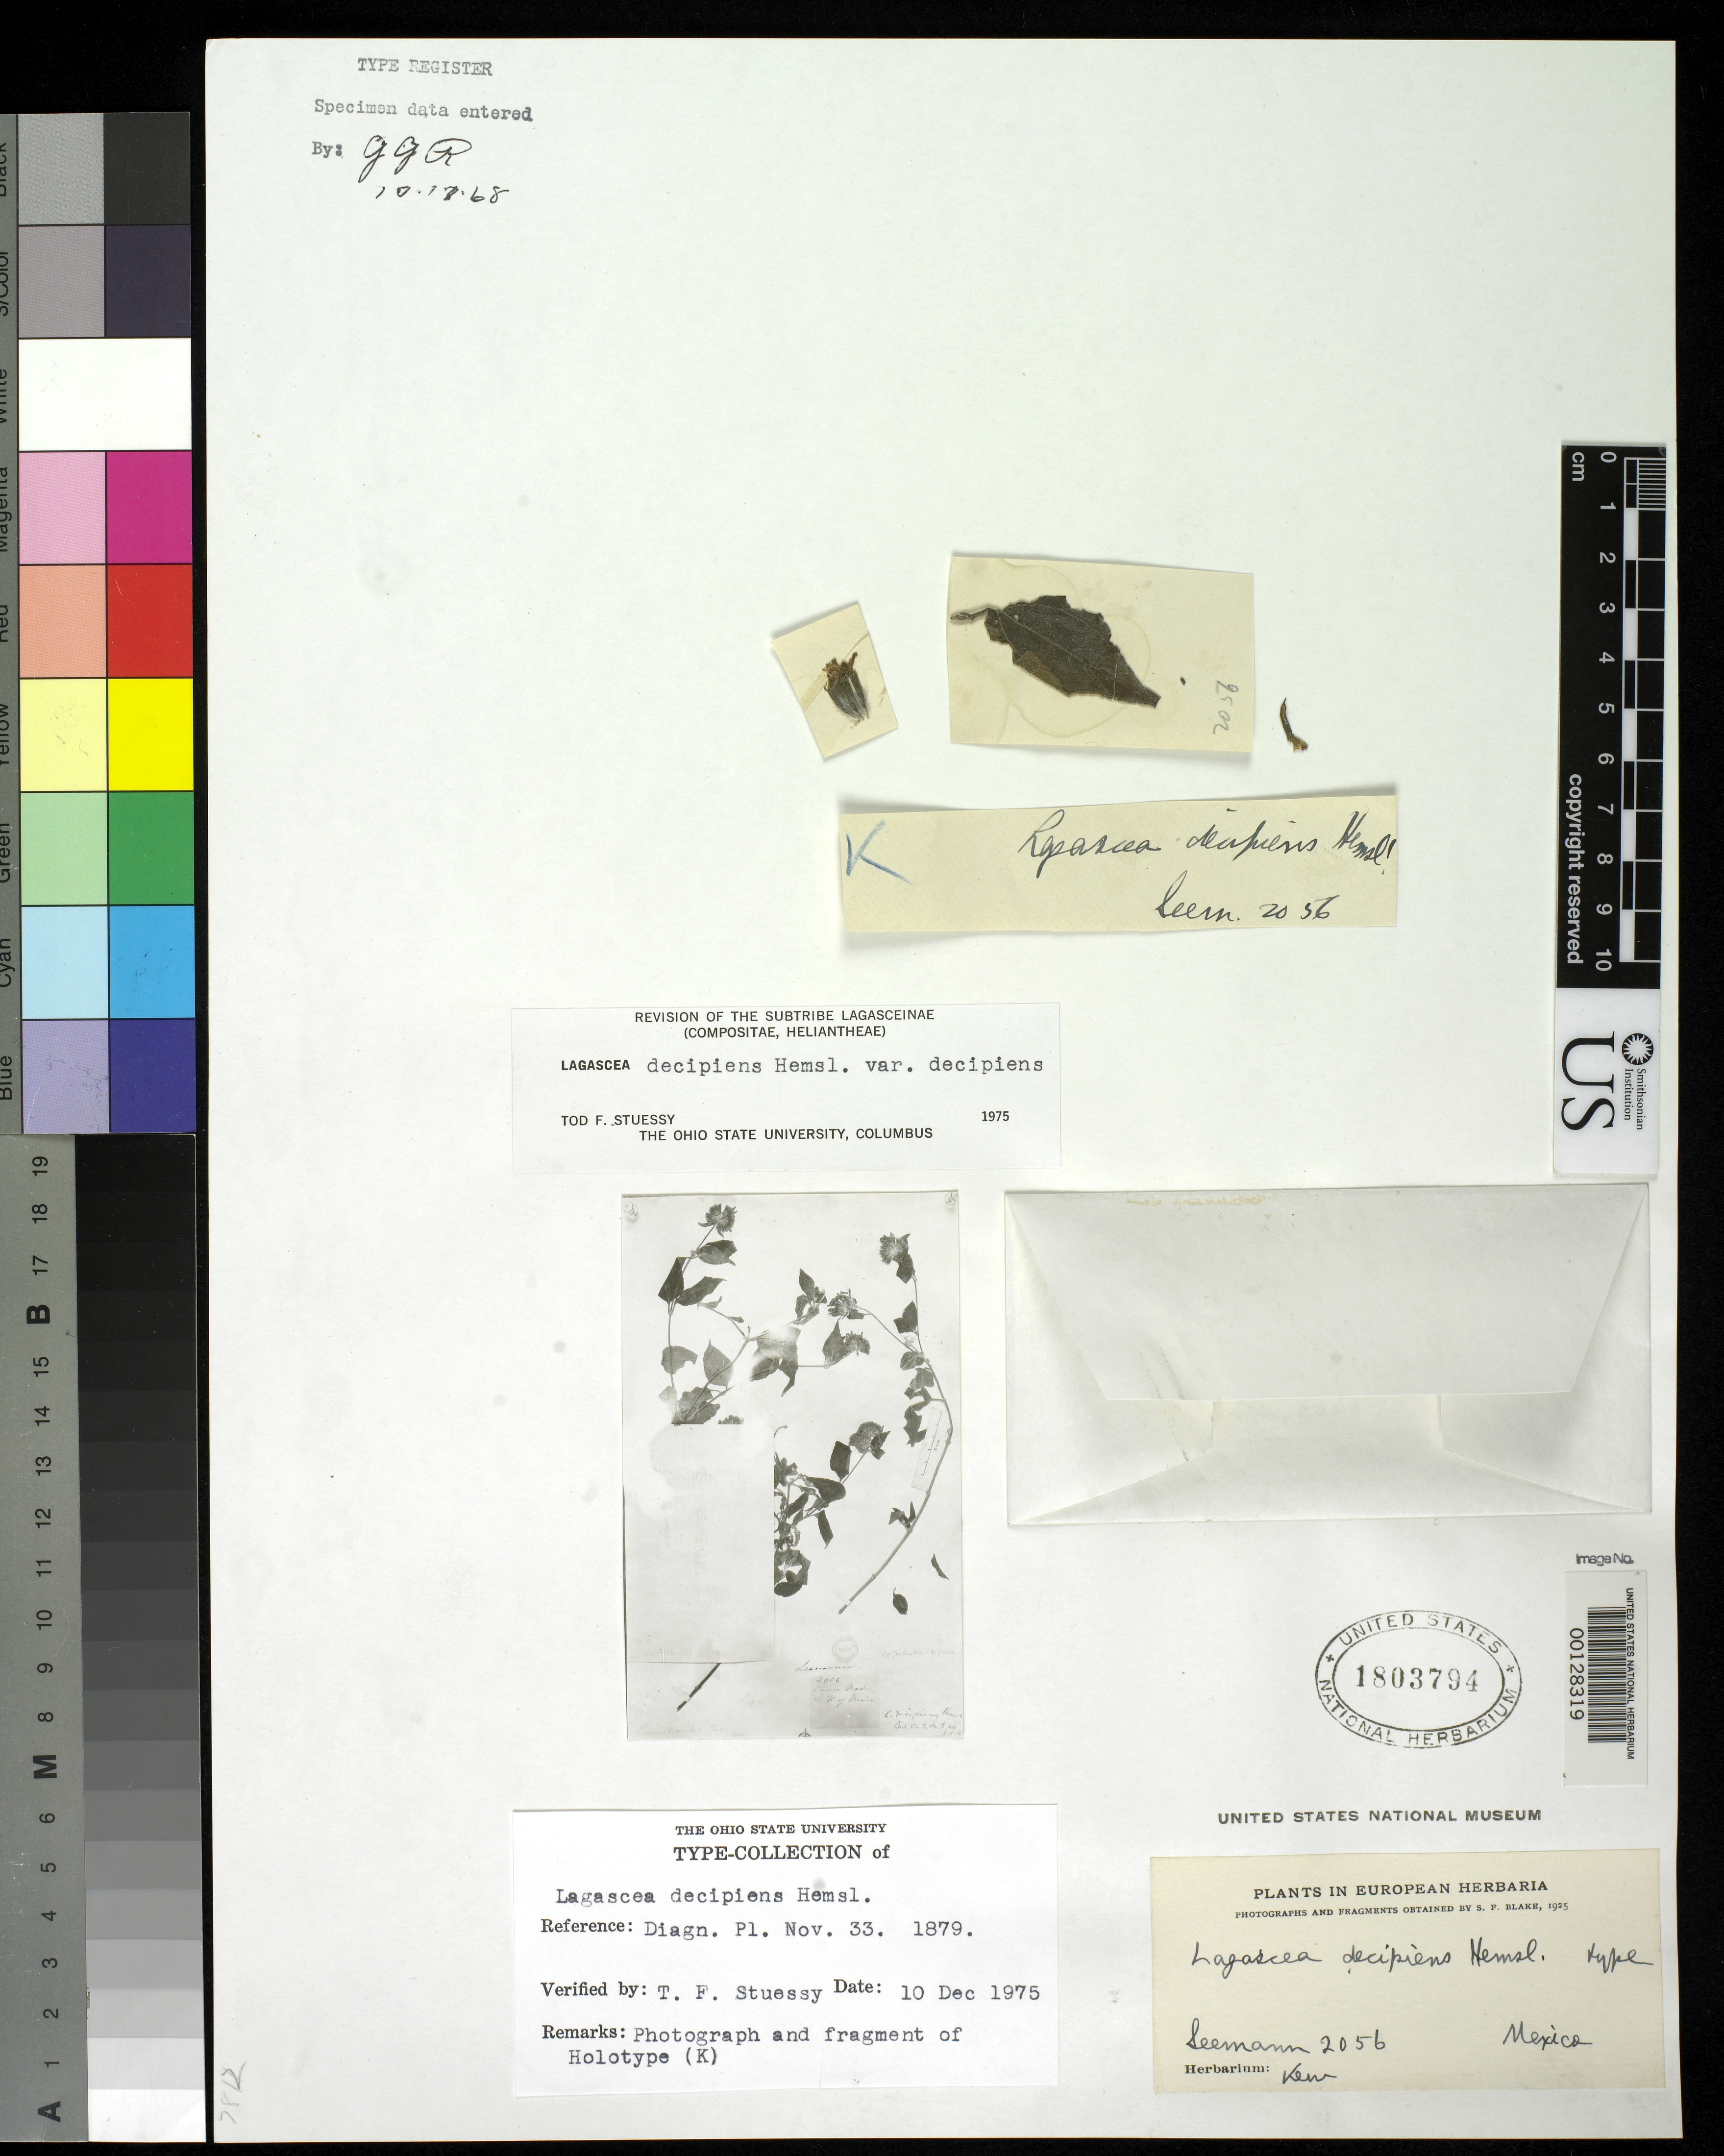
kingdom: Plantae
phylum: Tracheophyta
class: Magnoliopsida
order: Asterales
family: Asteraceae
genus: Lagascea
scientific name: Lagascea decipiens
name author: Hemsl.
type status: Type Fragment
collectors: B. C. Seemann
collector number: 2056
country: Mexico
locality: Sierra Madre.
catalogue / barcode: US 1803794